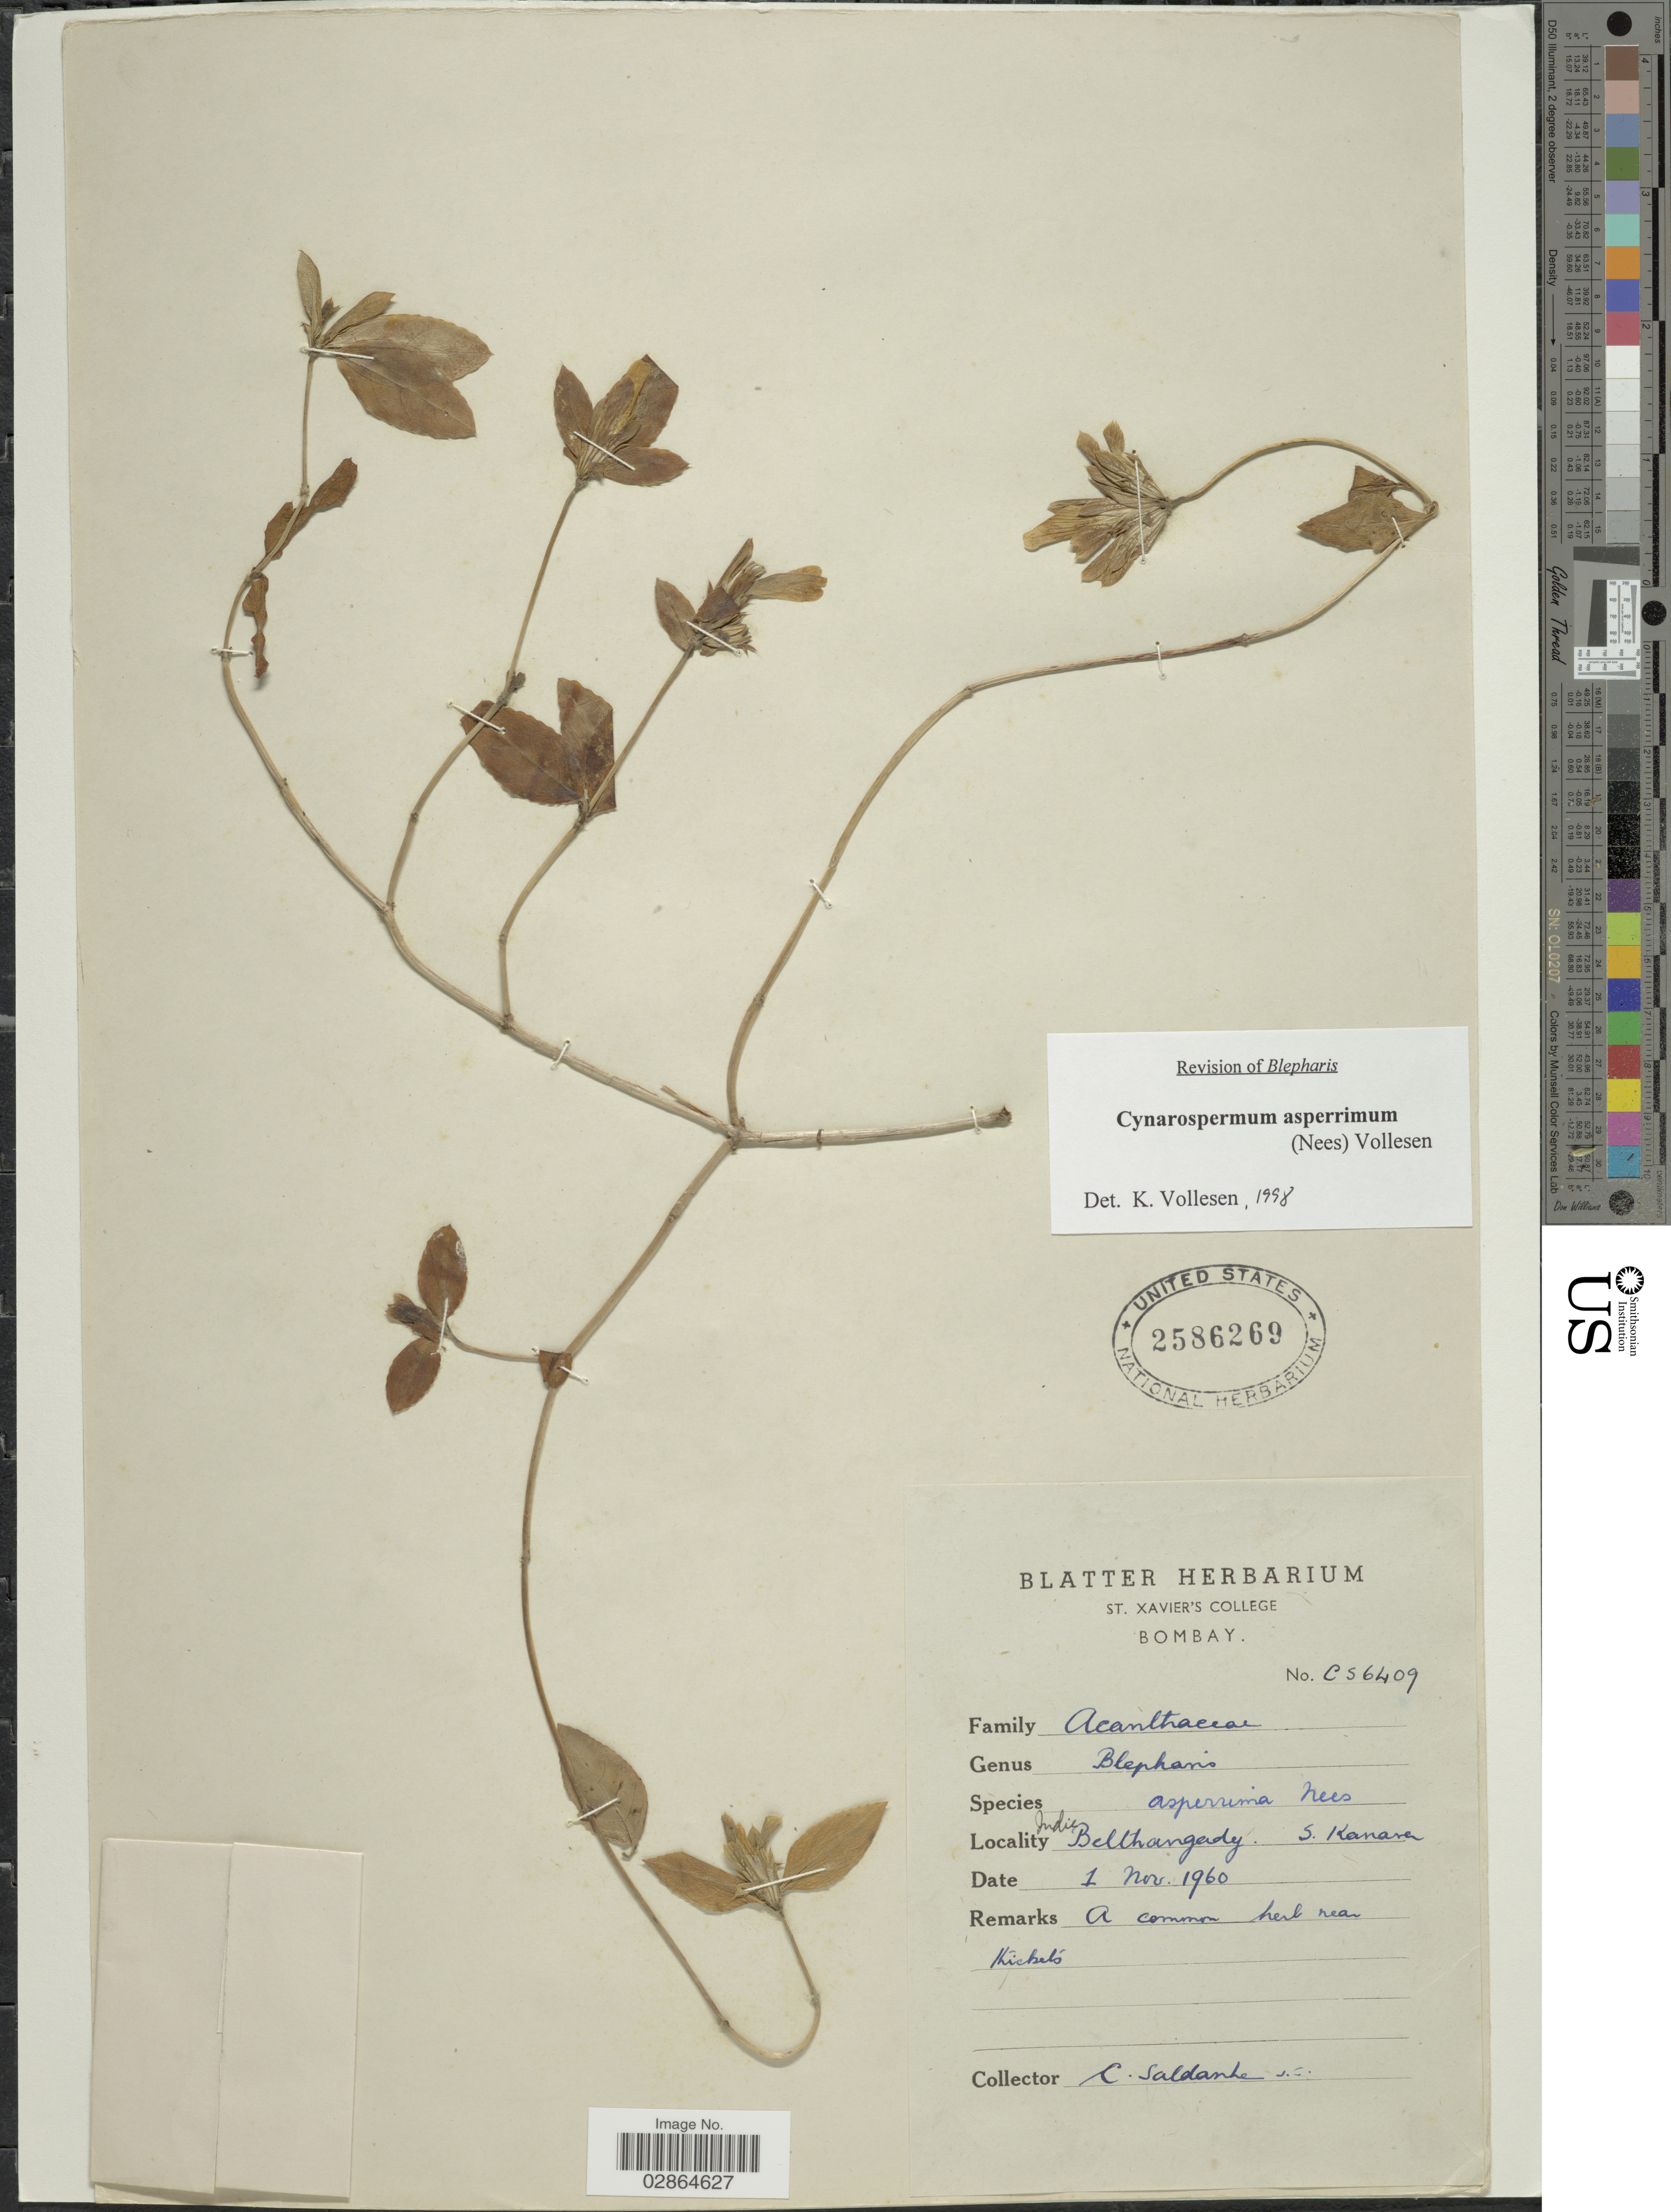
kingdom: Plantae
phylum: Tracheophyta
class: Magnoliopsida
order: Lamiales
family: Acanthaceae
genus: Blepharis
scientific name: Blepharis asperrima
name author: Nees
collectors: C. Saldanha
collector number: CS6409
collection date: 1960-11-01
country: India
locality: Belthangdady. S. Kanara.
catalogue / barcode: US 2586269